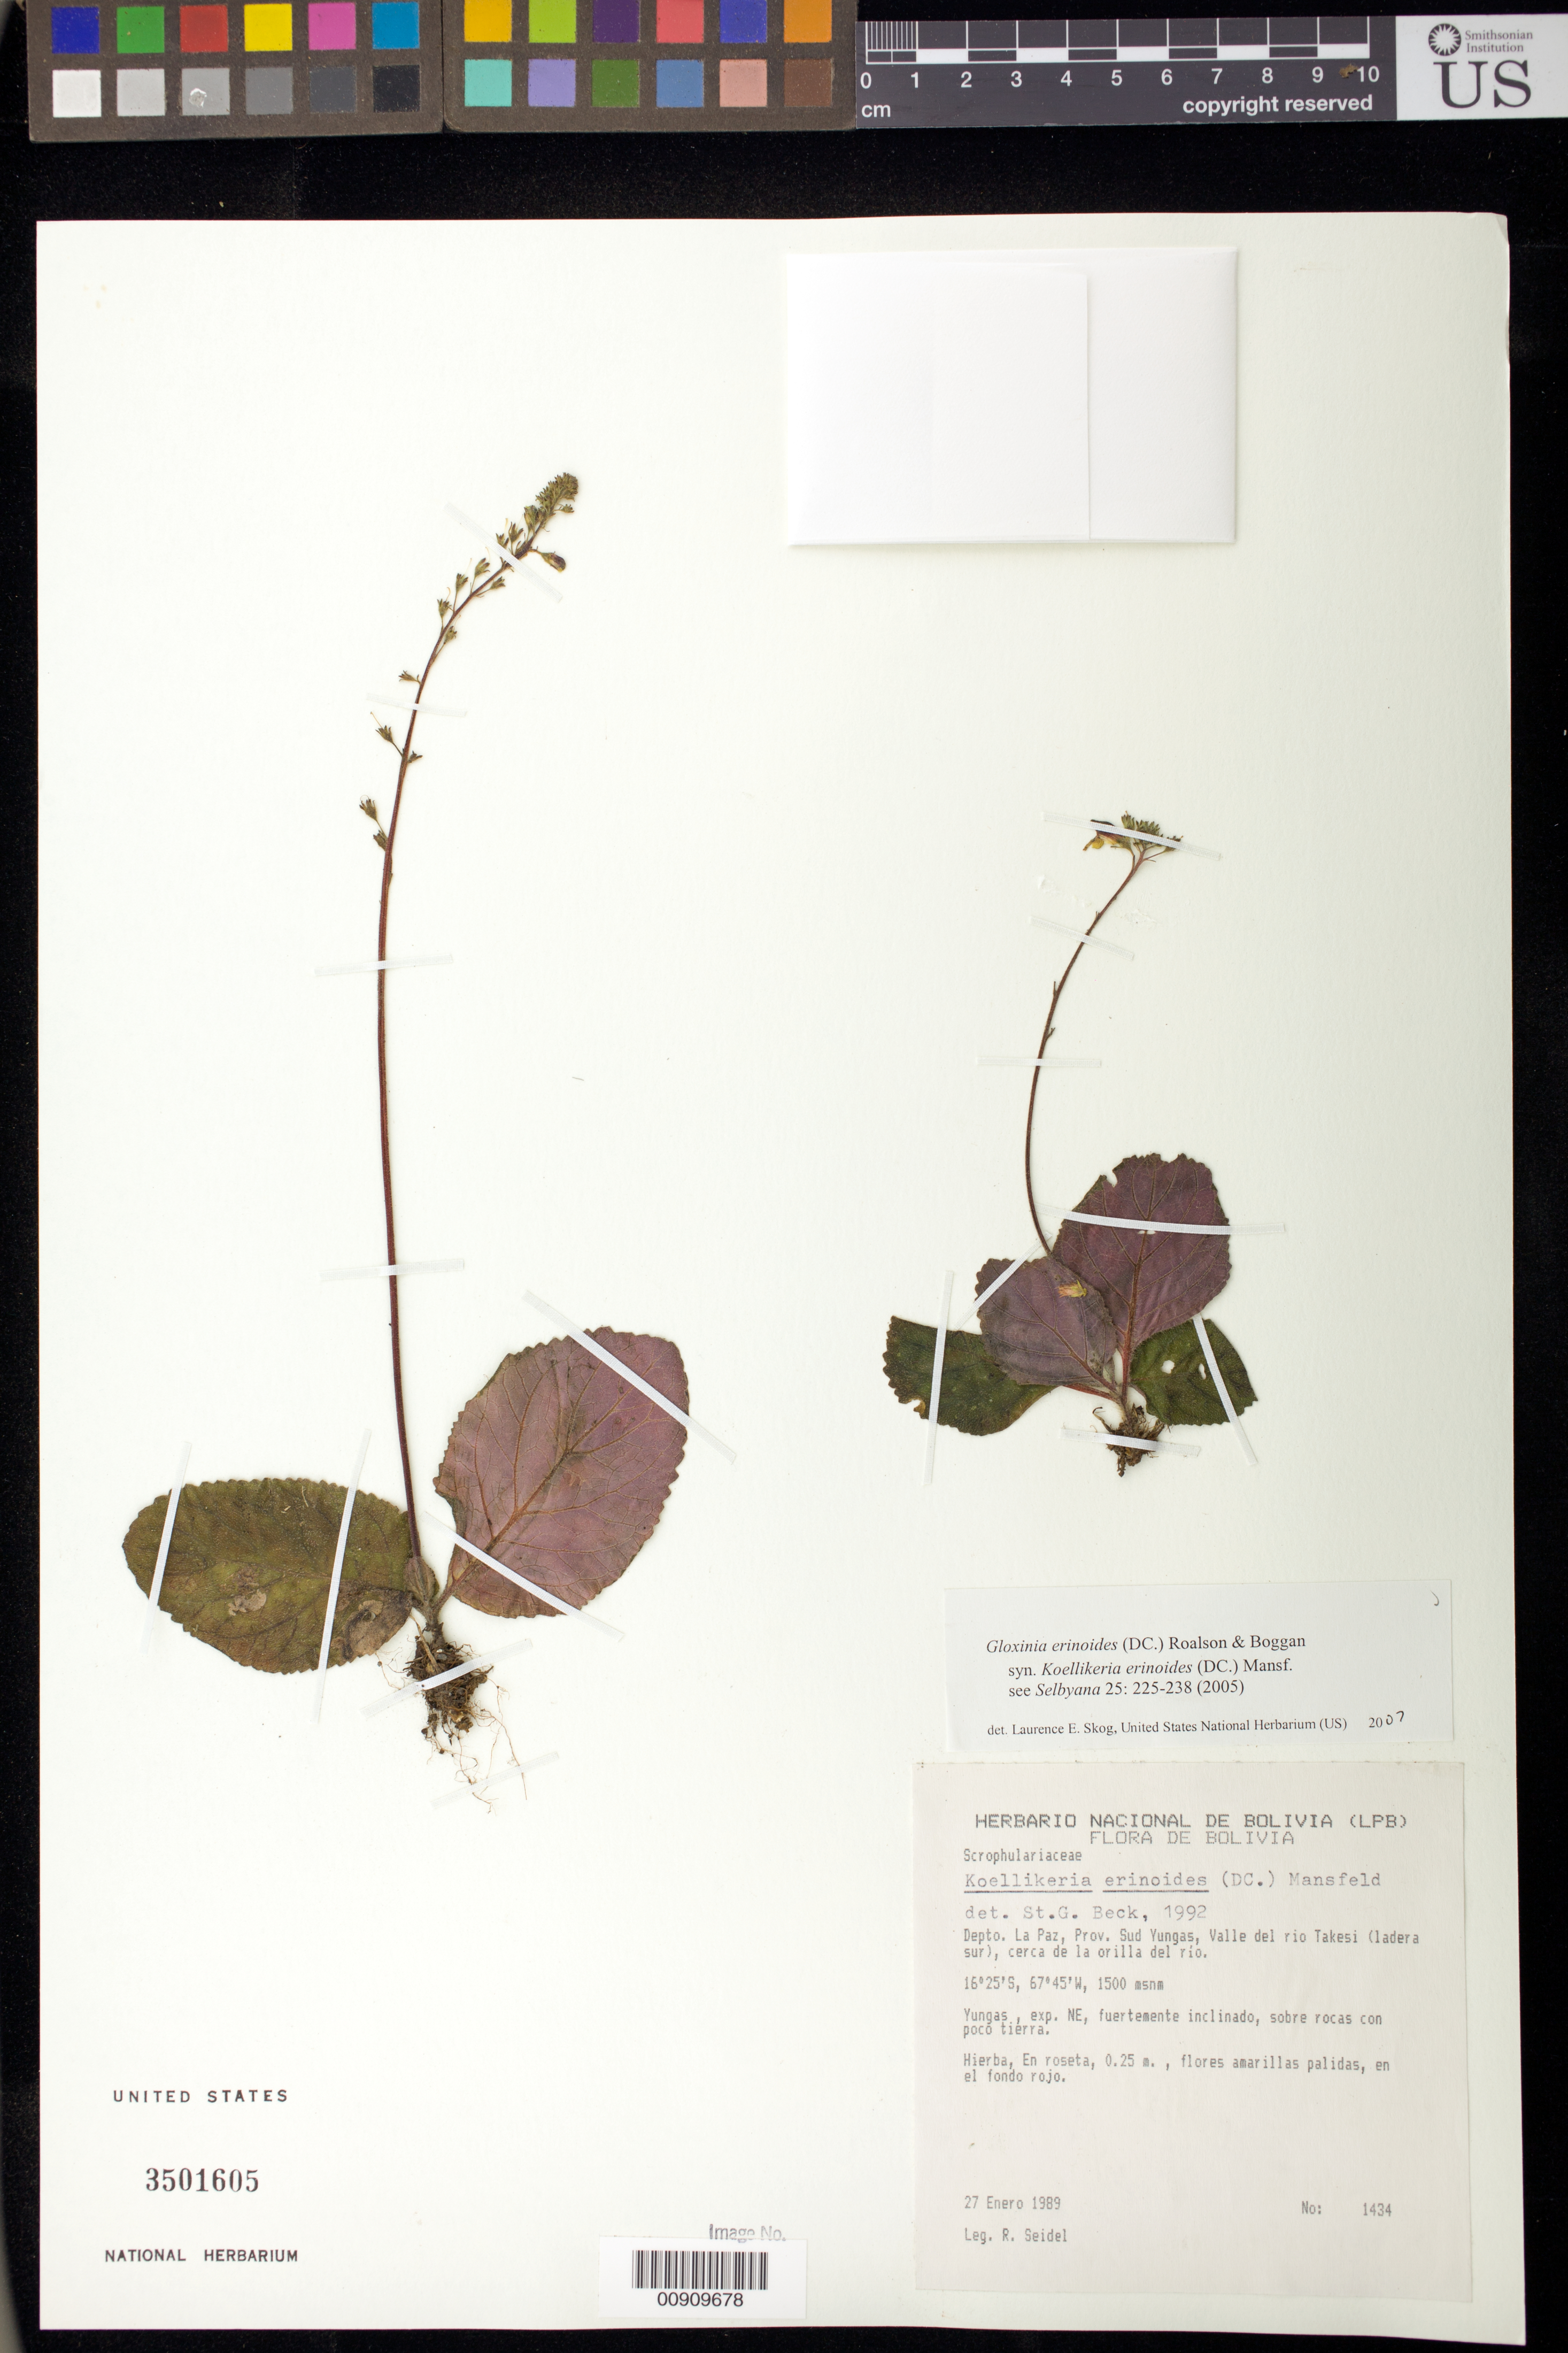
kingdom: Plantae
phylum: Tracheophyta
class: Magnoliopsida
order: Lamiales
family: Gesneriaceae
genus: Gloxinia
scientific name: Gloxinia erinoides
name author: (DC.) Roalson & Boggan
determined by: Skog, Laurence E.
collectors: R. Seidel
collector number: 1434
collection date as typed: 27 Jan 1989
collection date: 1989-01-27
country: Bolivia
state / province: La Paz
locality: Depto. La Paz, Prov. Sud Yungas, Valle del rio Takesi (ladera sur), cerca de la orilla del rio.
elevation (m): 1500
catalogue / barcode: US 3501605